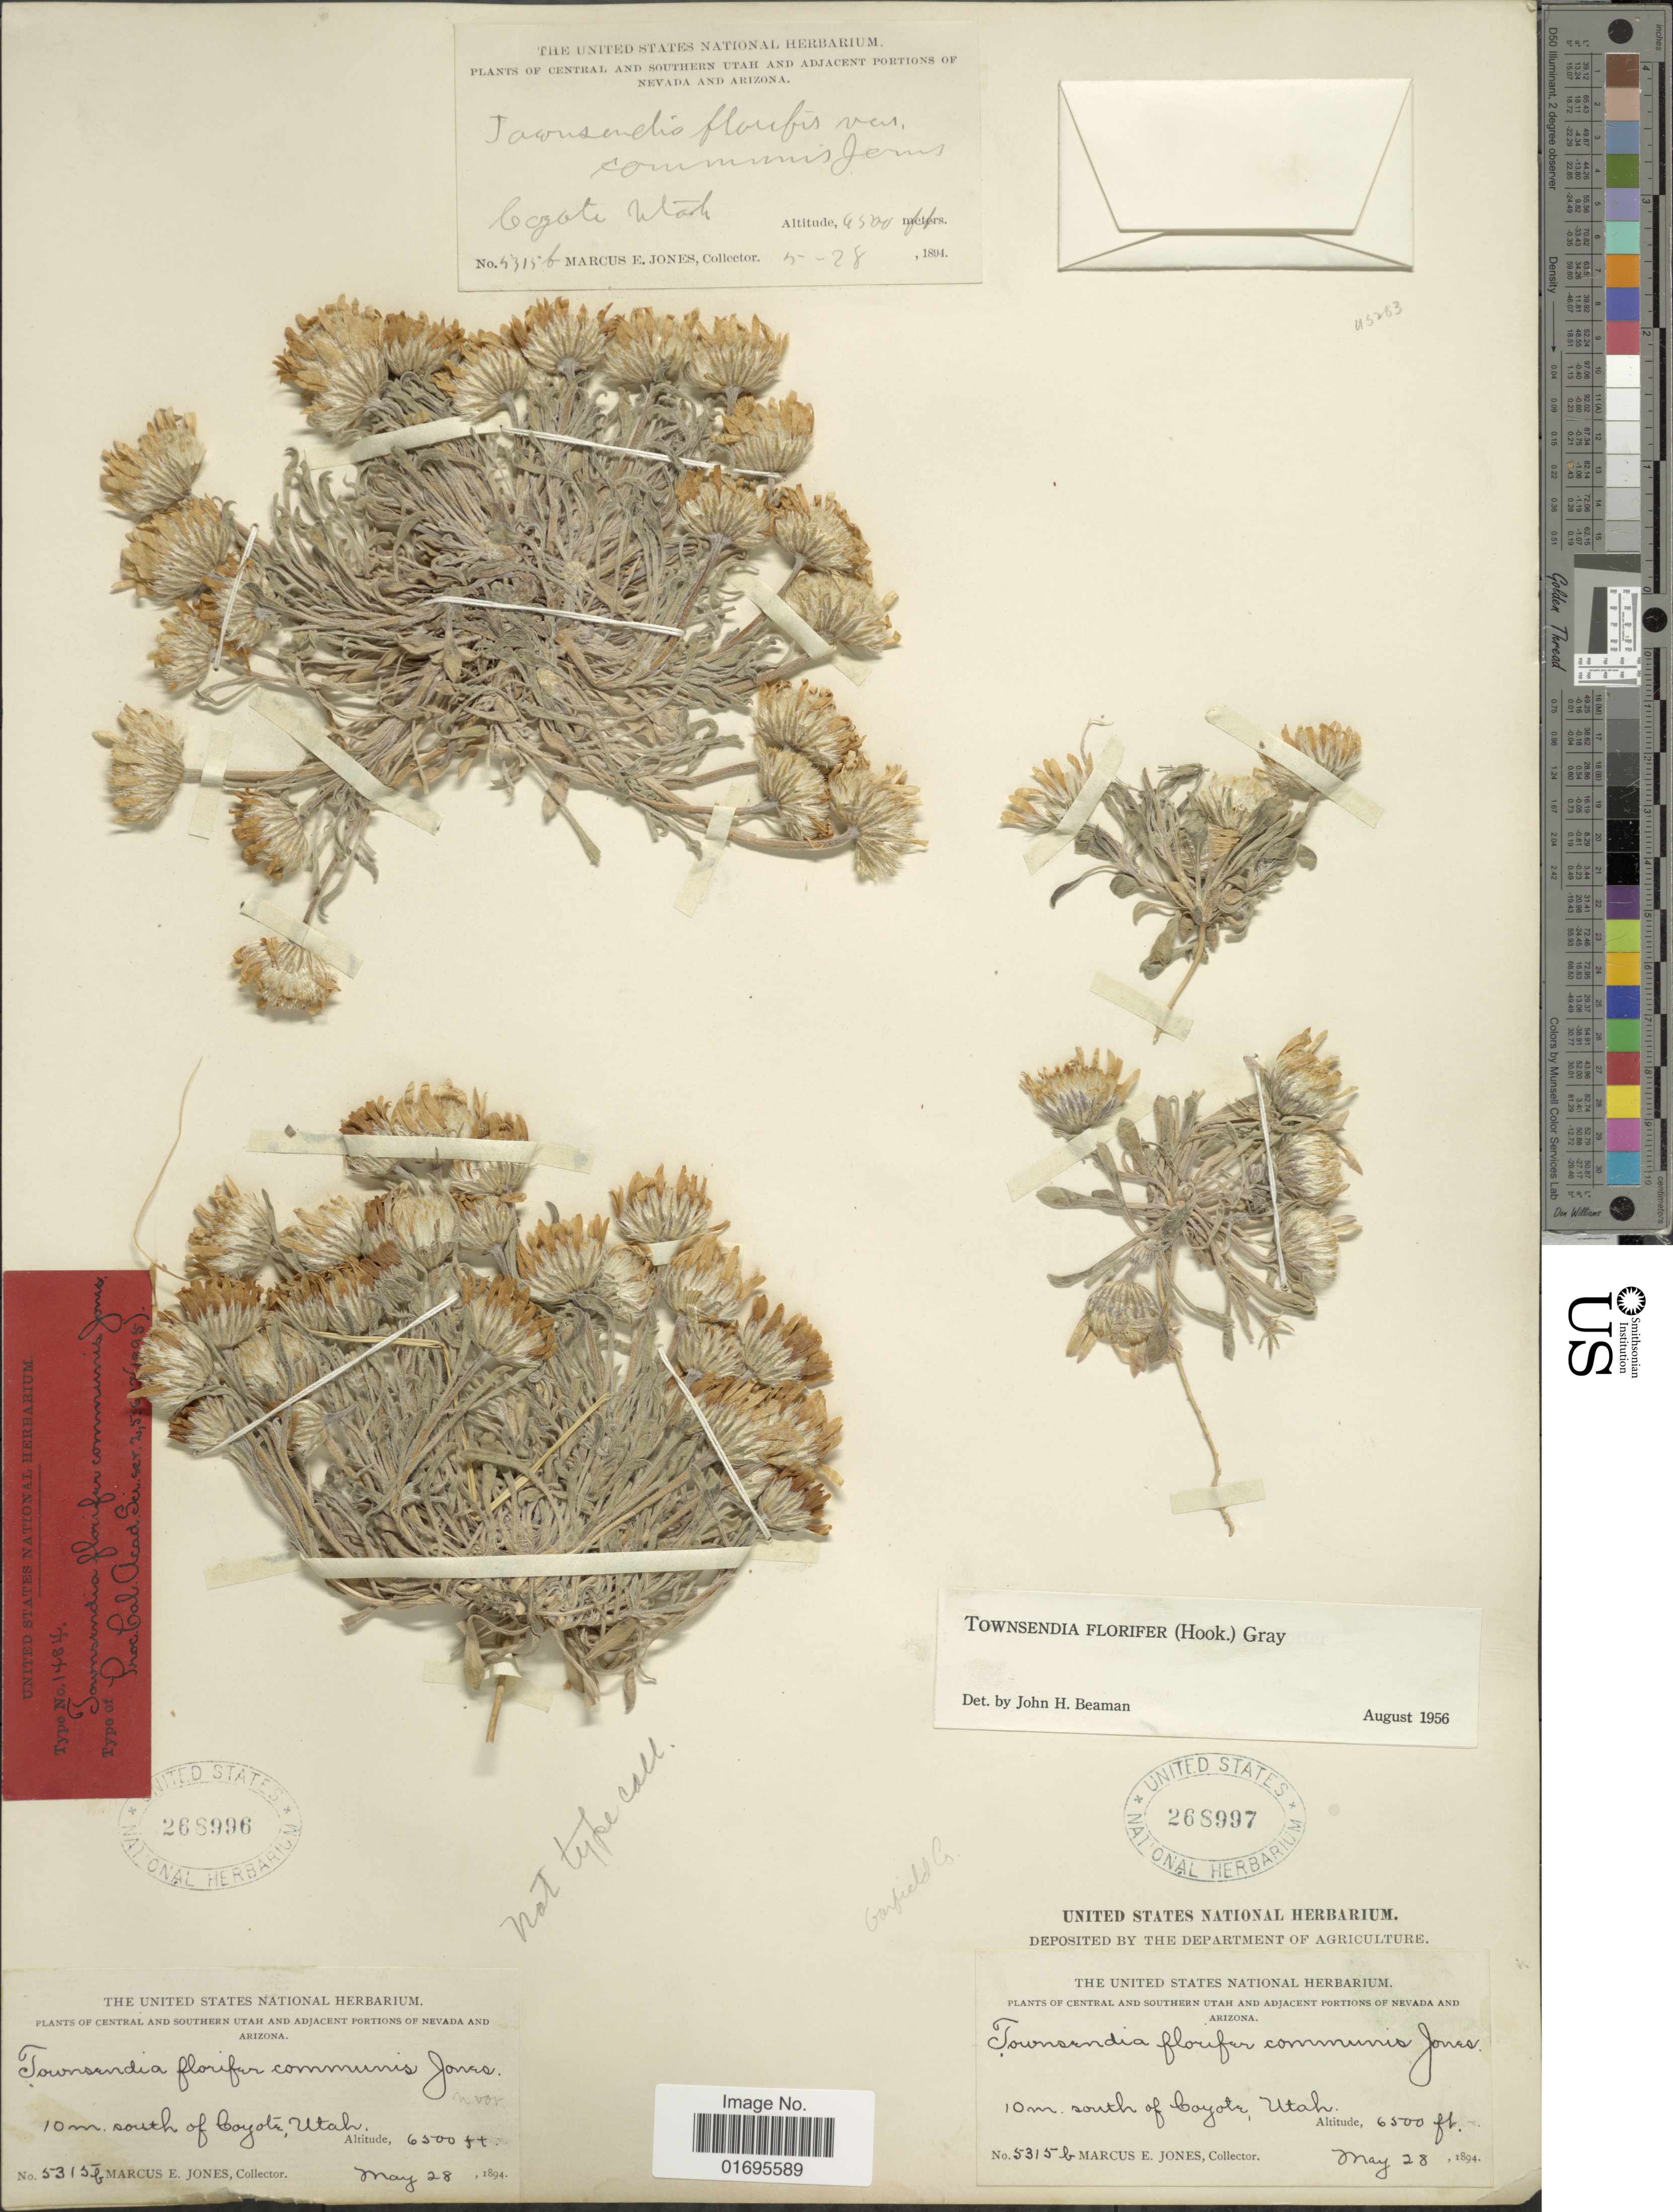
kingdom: Plantae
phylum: Tracheophyta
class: Magnoliopsida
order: Asterales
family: Asteraceae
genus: Townsendia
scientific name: Townsendia florifer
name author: (Hook.) A. Gray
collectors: M. E. Jones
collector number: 5315b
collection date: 1894-05-28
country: United States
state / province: Utah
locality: Central and Southern Utah, Coyote Utah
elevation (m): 1372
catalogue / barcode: US 268997-3